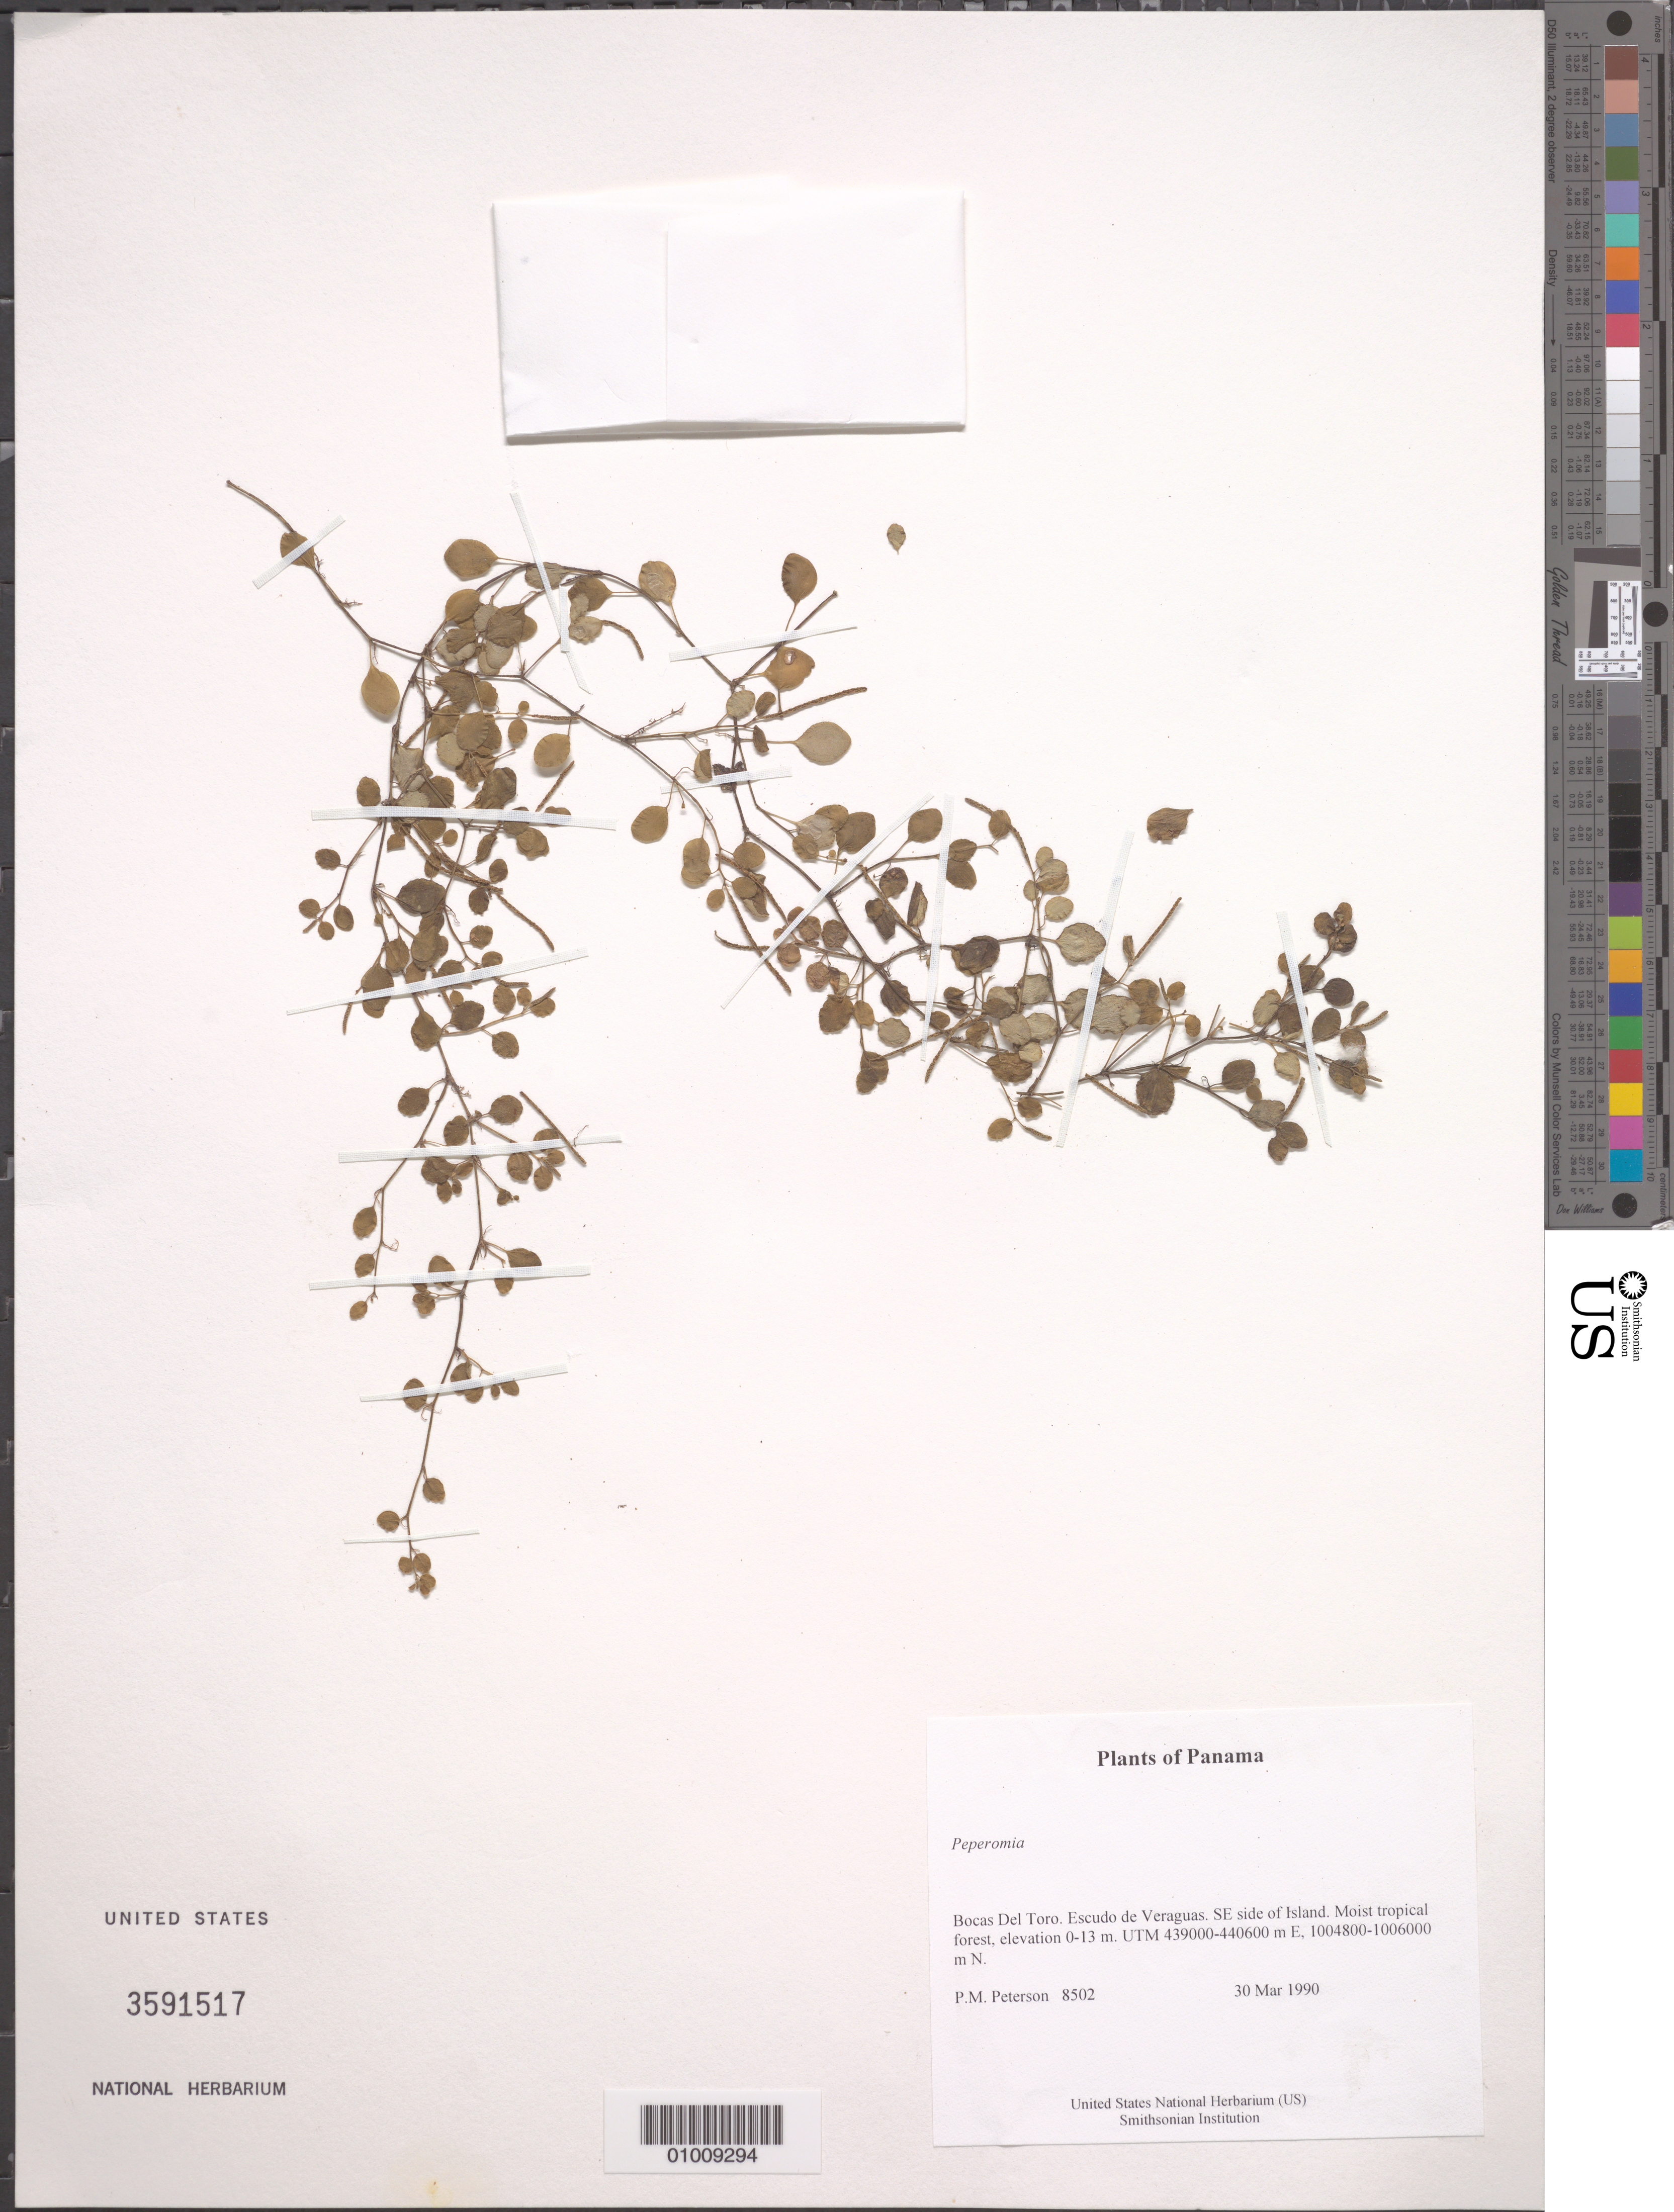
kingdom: Plantae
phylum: Tracheophyta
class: Magnoliopsida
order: Piperales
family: Piperaceae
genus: Peperomia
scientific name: Peperomia sp.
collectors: P. M. Peterson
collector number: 08502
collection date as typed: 30 Mar 1990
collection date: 1990-03-30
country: Panama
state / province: Bocas del Toro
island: Escudo de Veraguas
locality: SE side of Island.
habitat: Moist tropical forest, UTM 439000-440600 m E. to 1004800-1006000 m N.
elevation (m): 0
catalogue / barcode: US 3591517